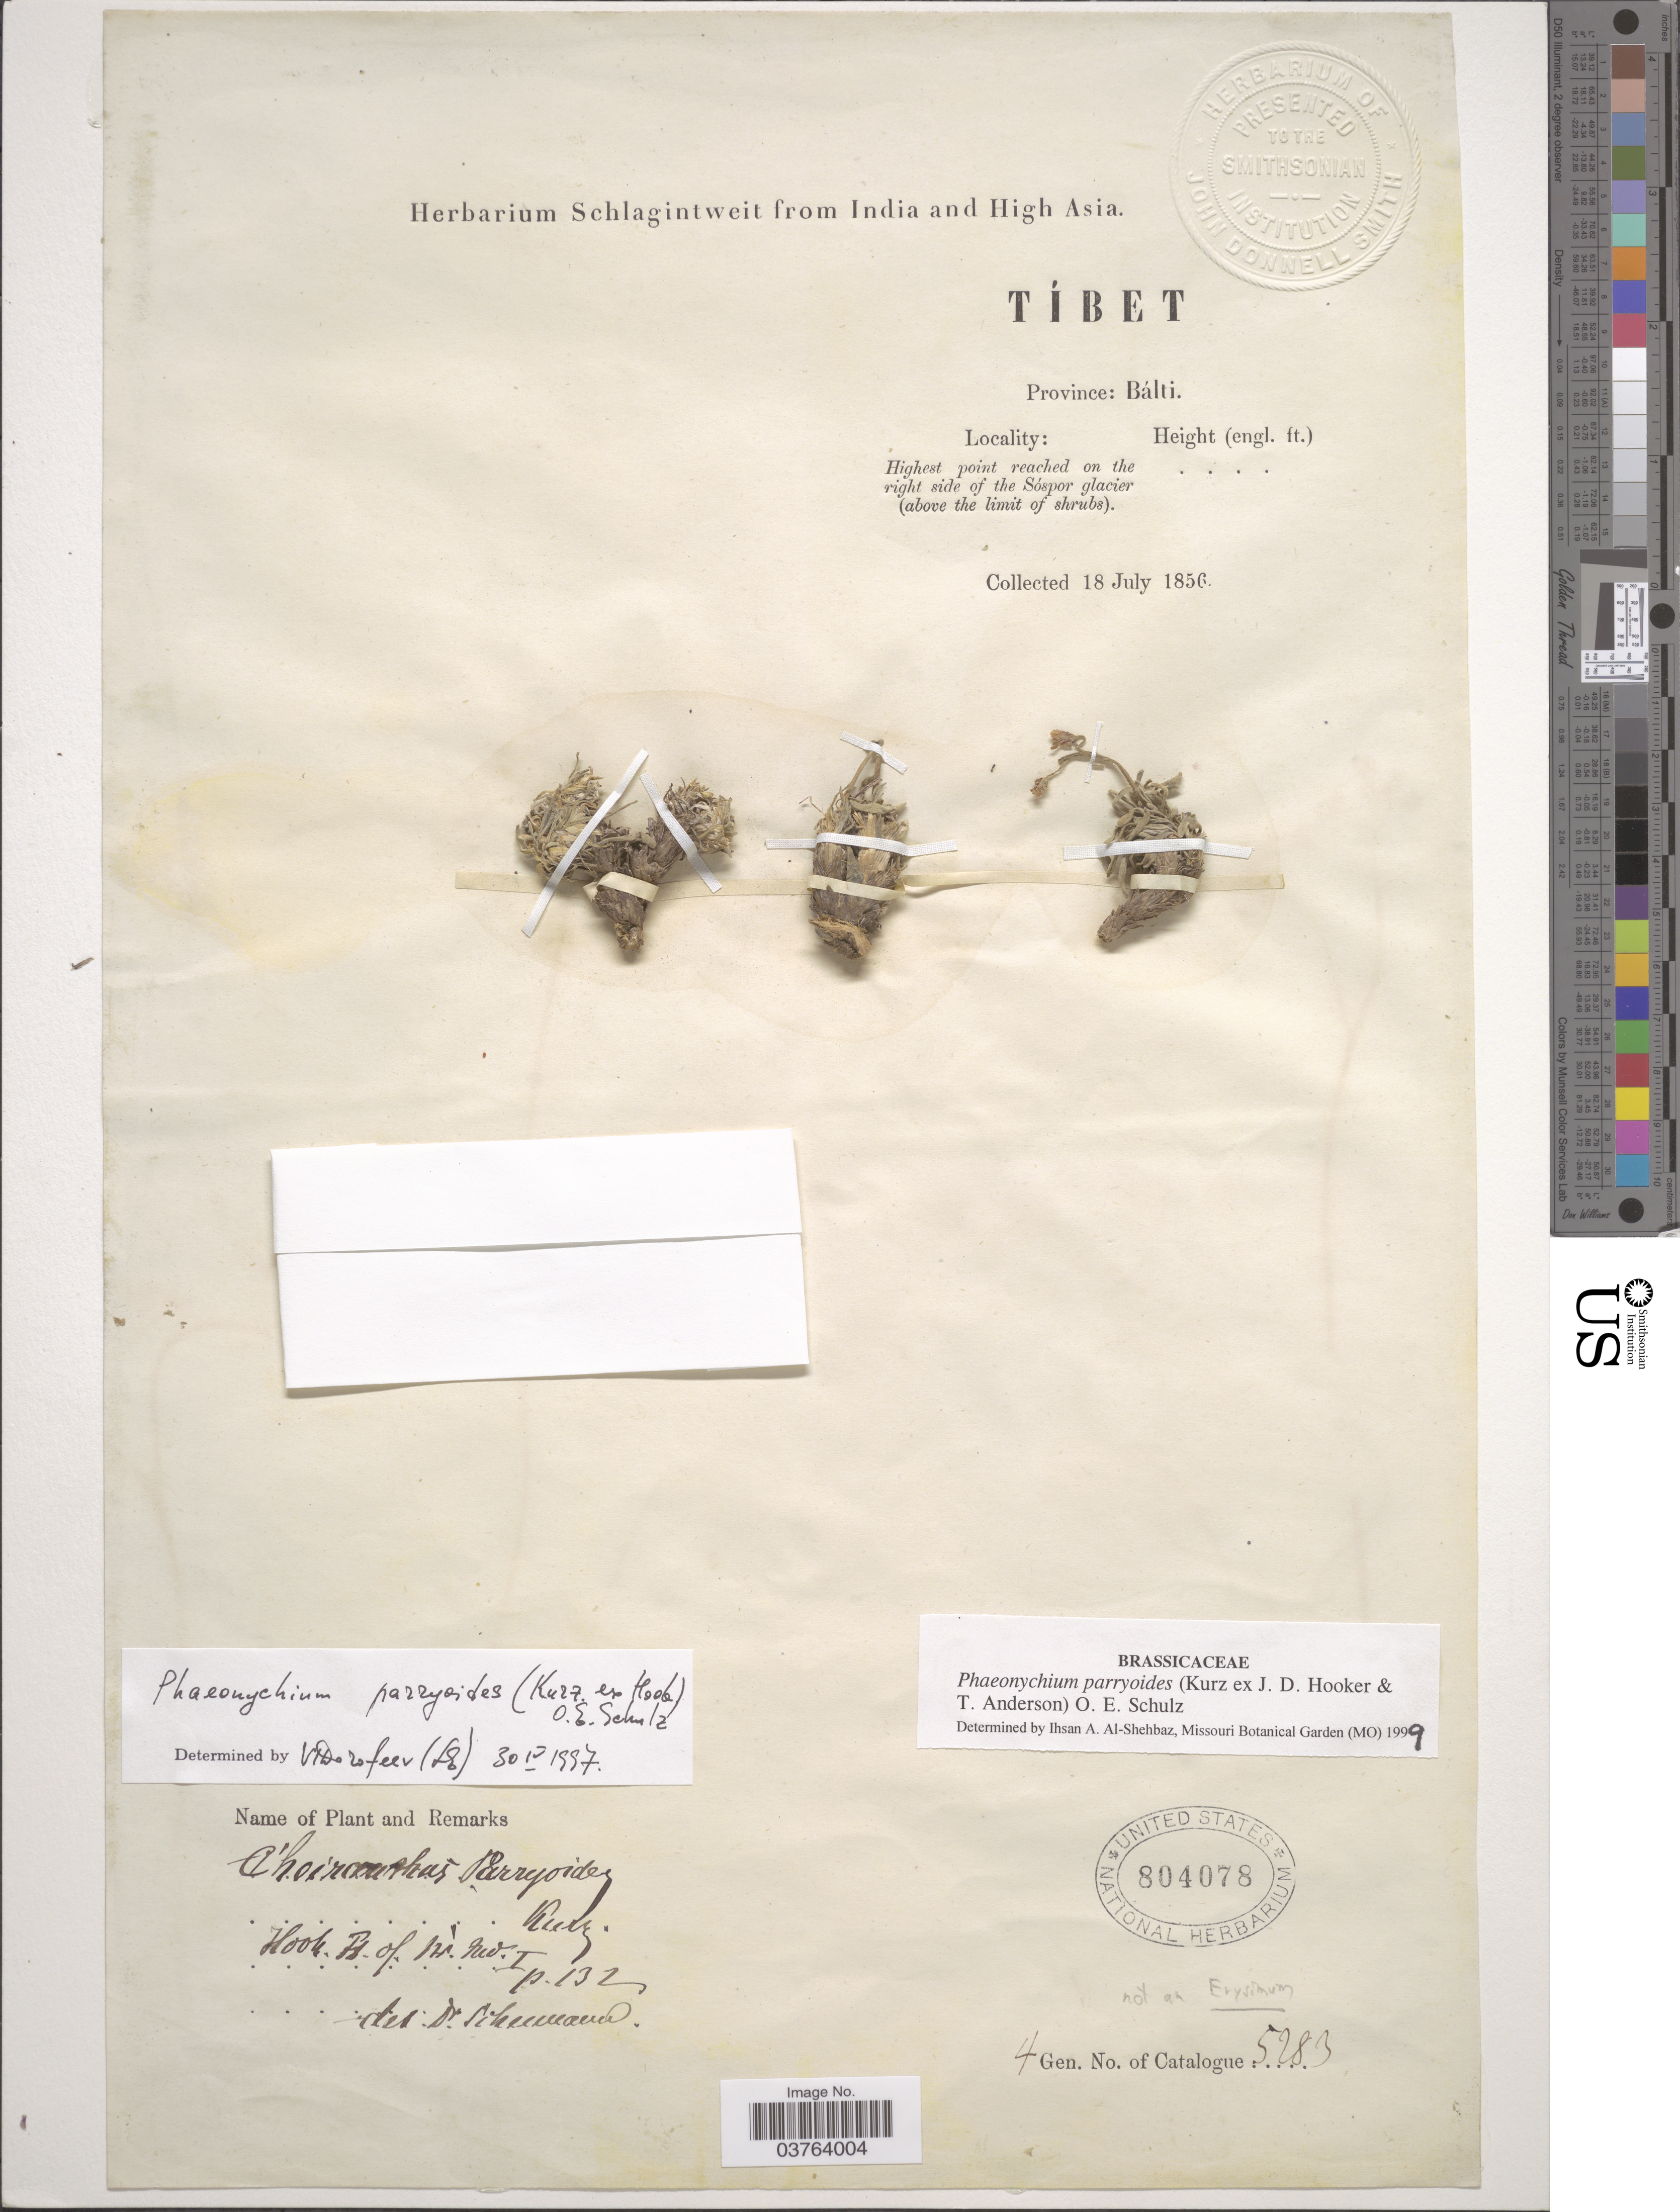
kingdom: Plantae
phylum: Tracheophyta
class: Magnoliopsida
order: Brassicales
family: Brassicaceae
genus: Phaeonychium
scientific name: Phaeonychium parryoides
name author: (Kurz ex Hook. f. & T. Anderson) O.E. Schulz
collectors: ex herb. Schlagintweit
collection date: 1856-07-18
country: China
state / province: Xizang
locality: Tíbet. Province: Bálti. Highest point reached on the right side of the Sóspor glacier (above the limit of shrubs).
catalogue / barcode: US 804078